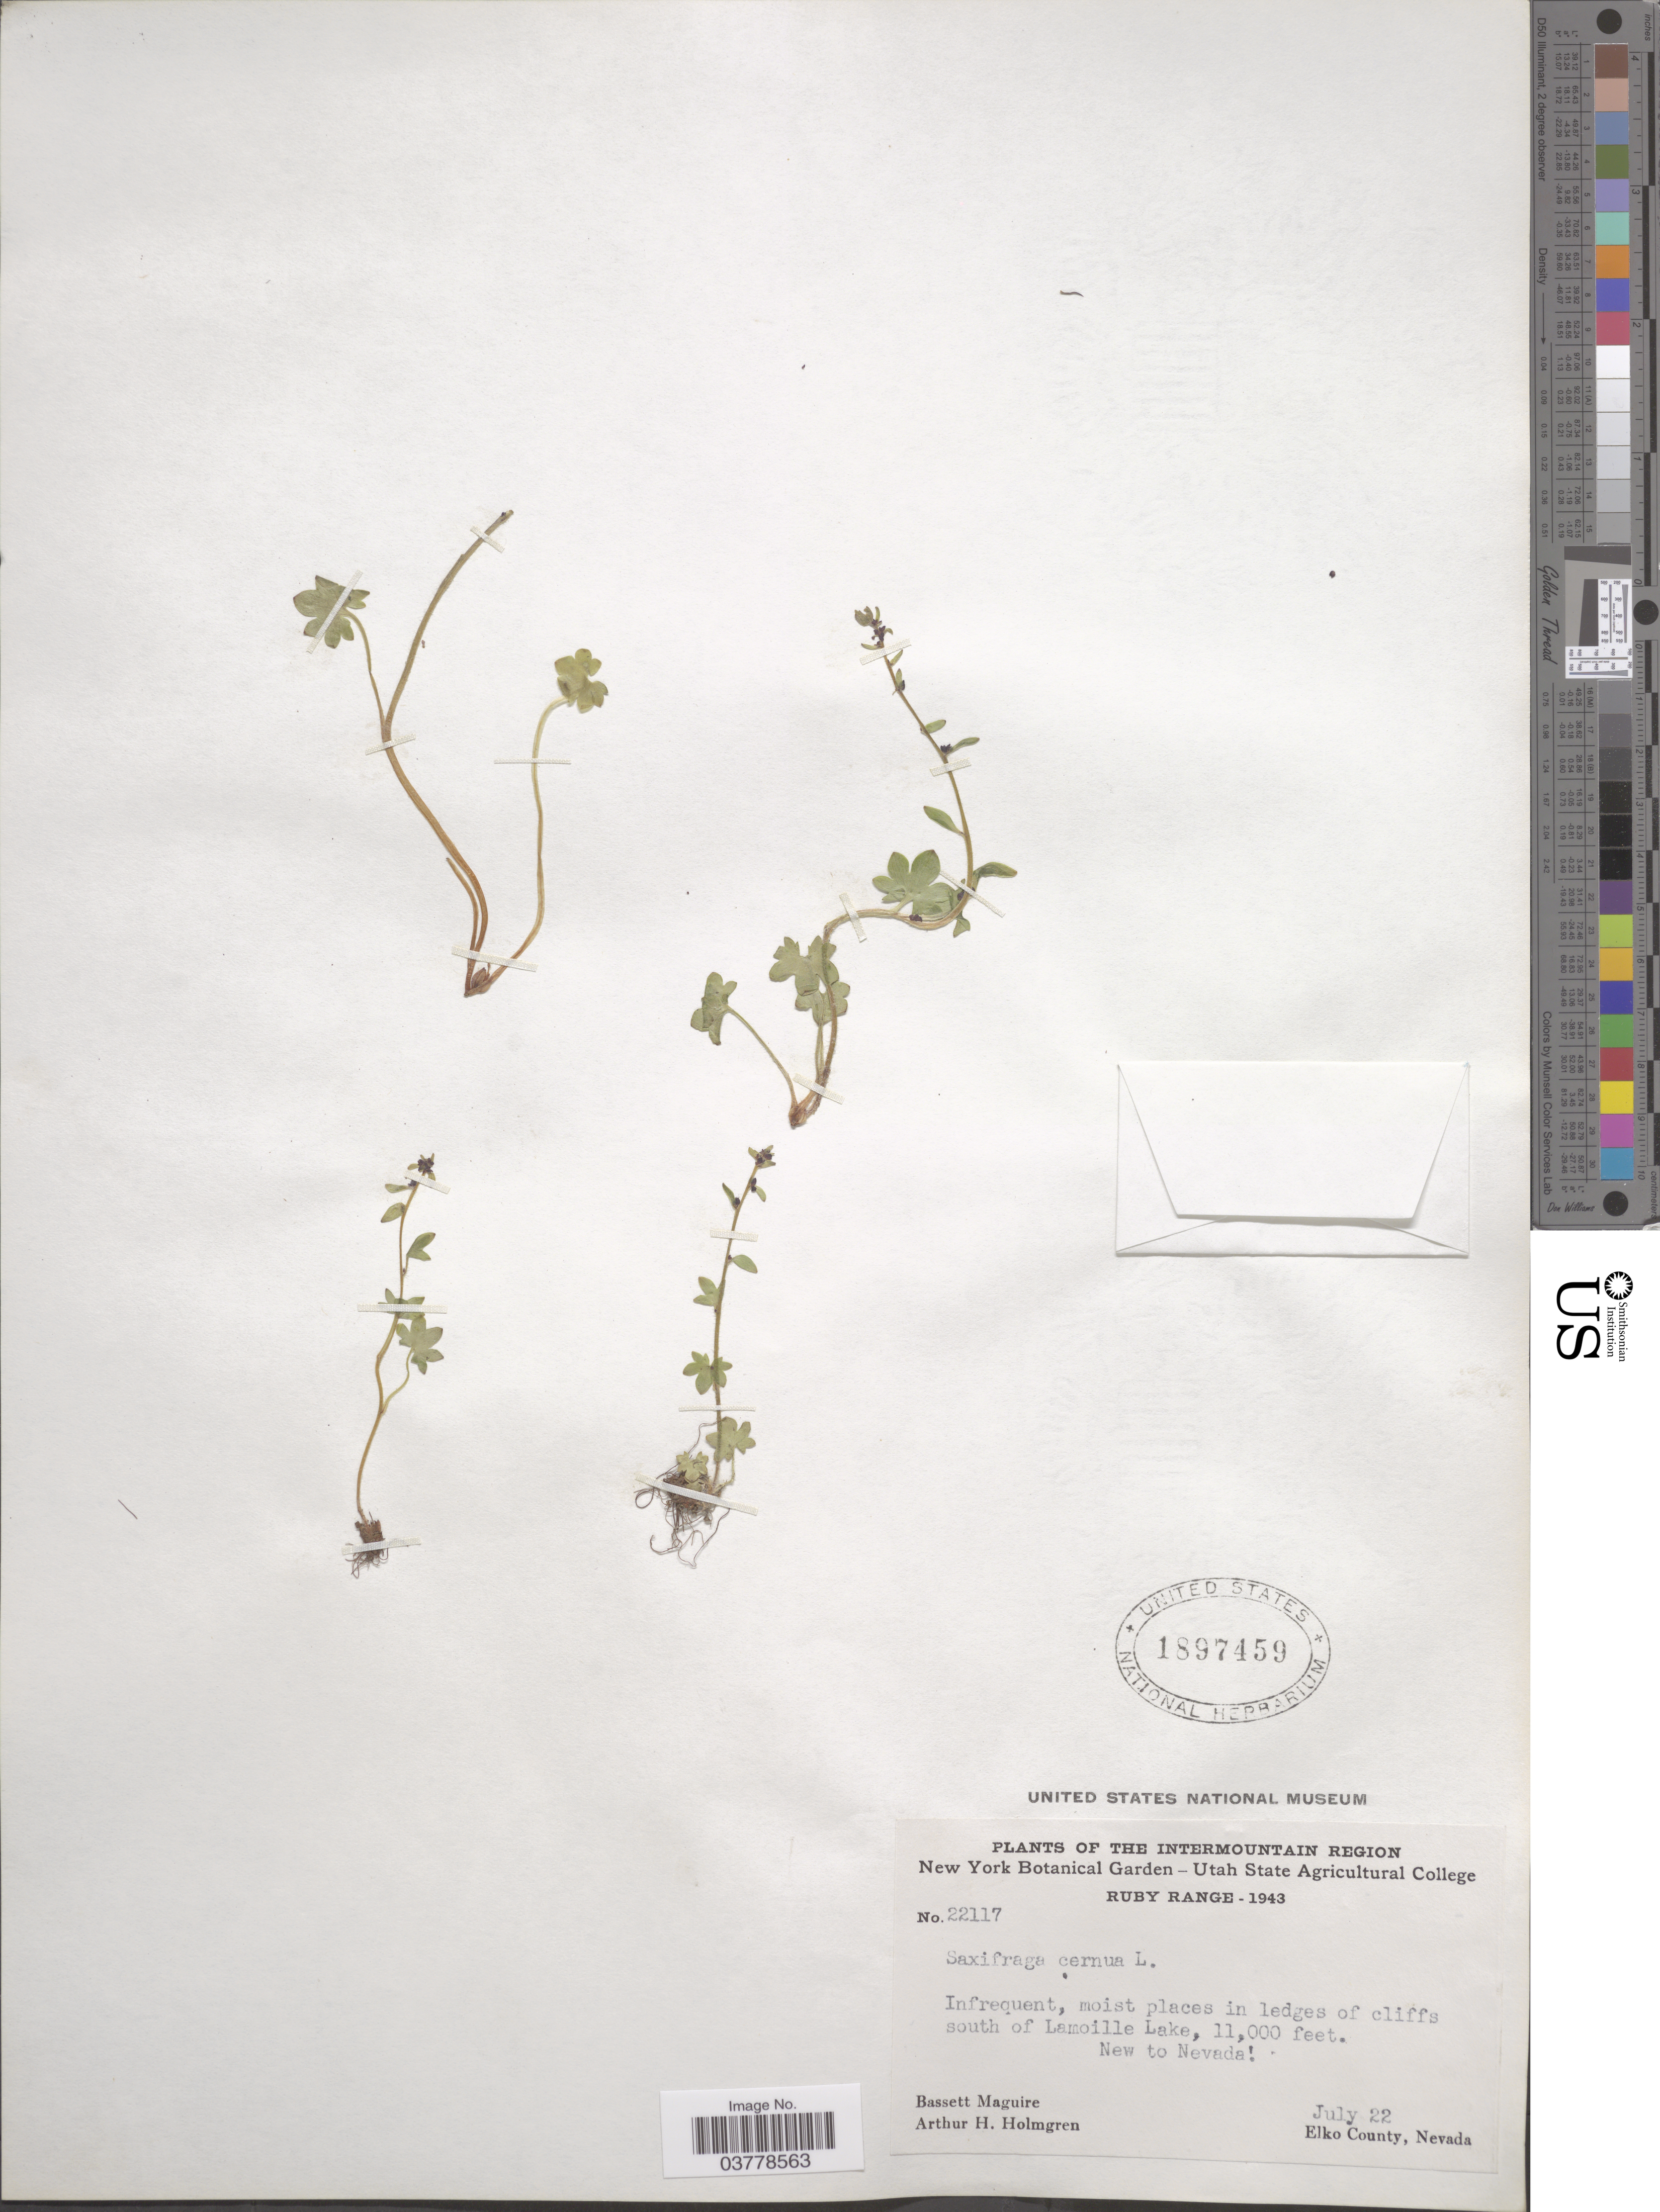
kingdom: Plantae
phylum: Tracheophyta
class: Magnoliopsida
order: Saxifragales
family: Saxifragaceae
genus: Saxifraga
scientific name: Saxifraga cernua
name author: L.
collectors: B. Maguire & A. H. Holmgren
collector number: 22117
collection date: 1943-07-22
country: United States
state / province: Nevada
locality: The Intermountain Region. Ruby Range. South of Lamoille Lake. Elko County.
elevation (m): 3353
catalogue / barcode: US 1897459